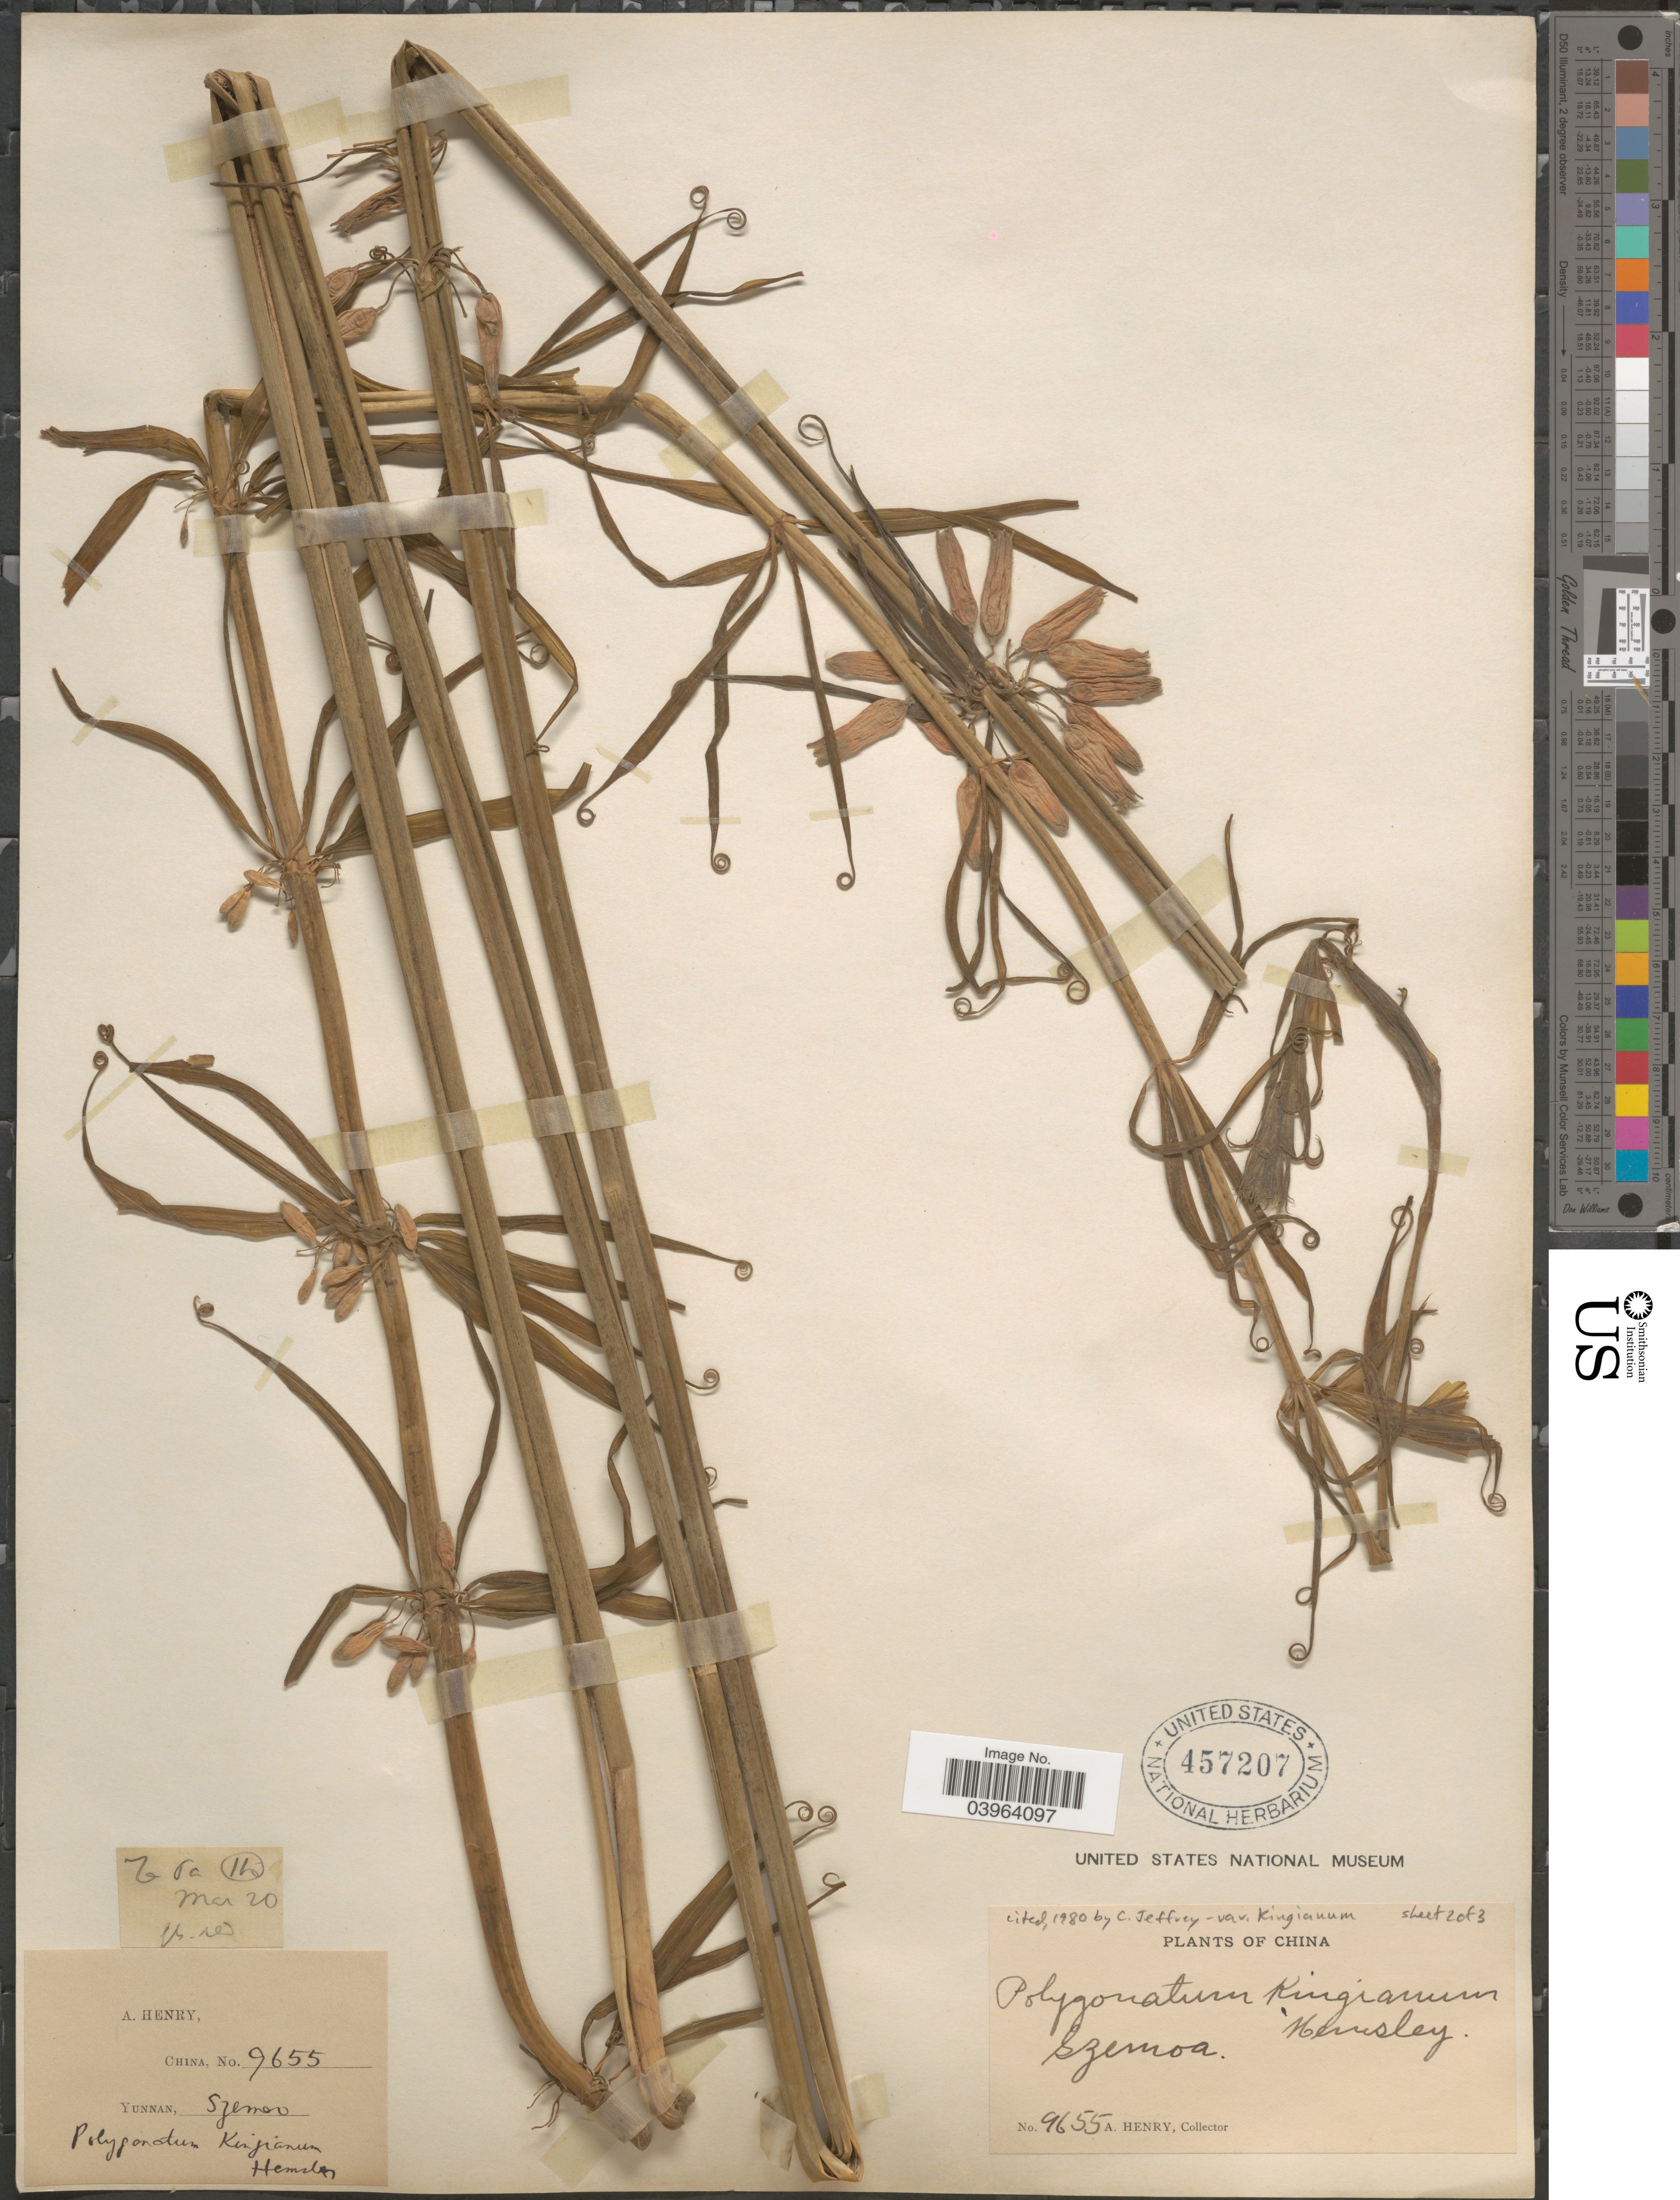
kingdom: Plantae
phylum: Tracheophyta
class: Liliopsida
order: Asparagales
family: Asparagaceae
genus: Polygonatum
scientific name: Polygonatum kingianum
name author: Collett & Hemsl.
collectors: A. Henry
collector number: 9655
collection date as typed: Transcribed d/m/y: /3/20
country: China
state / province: Yunnan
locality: Szemoa.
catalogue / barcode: US 457207